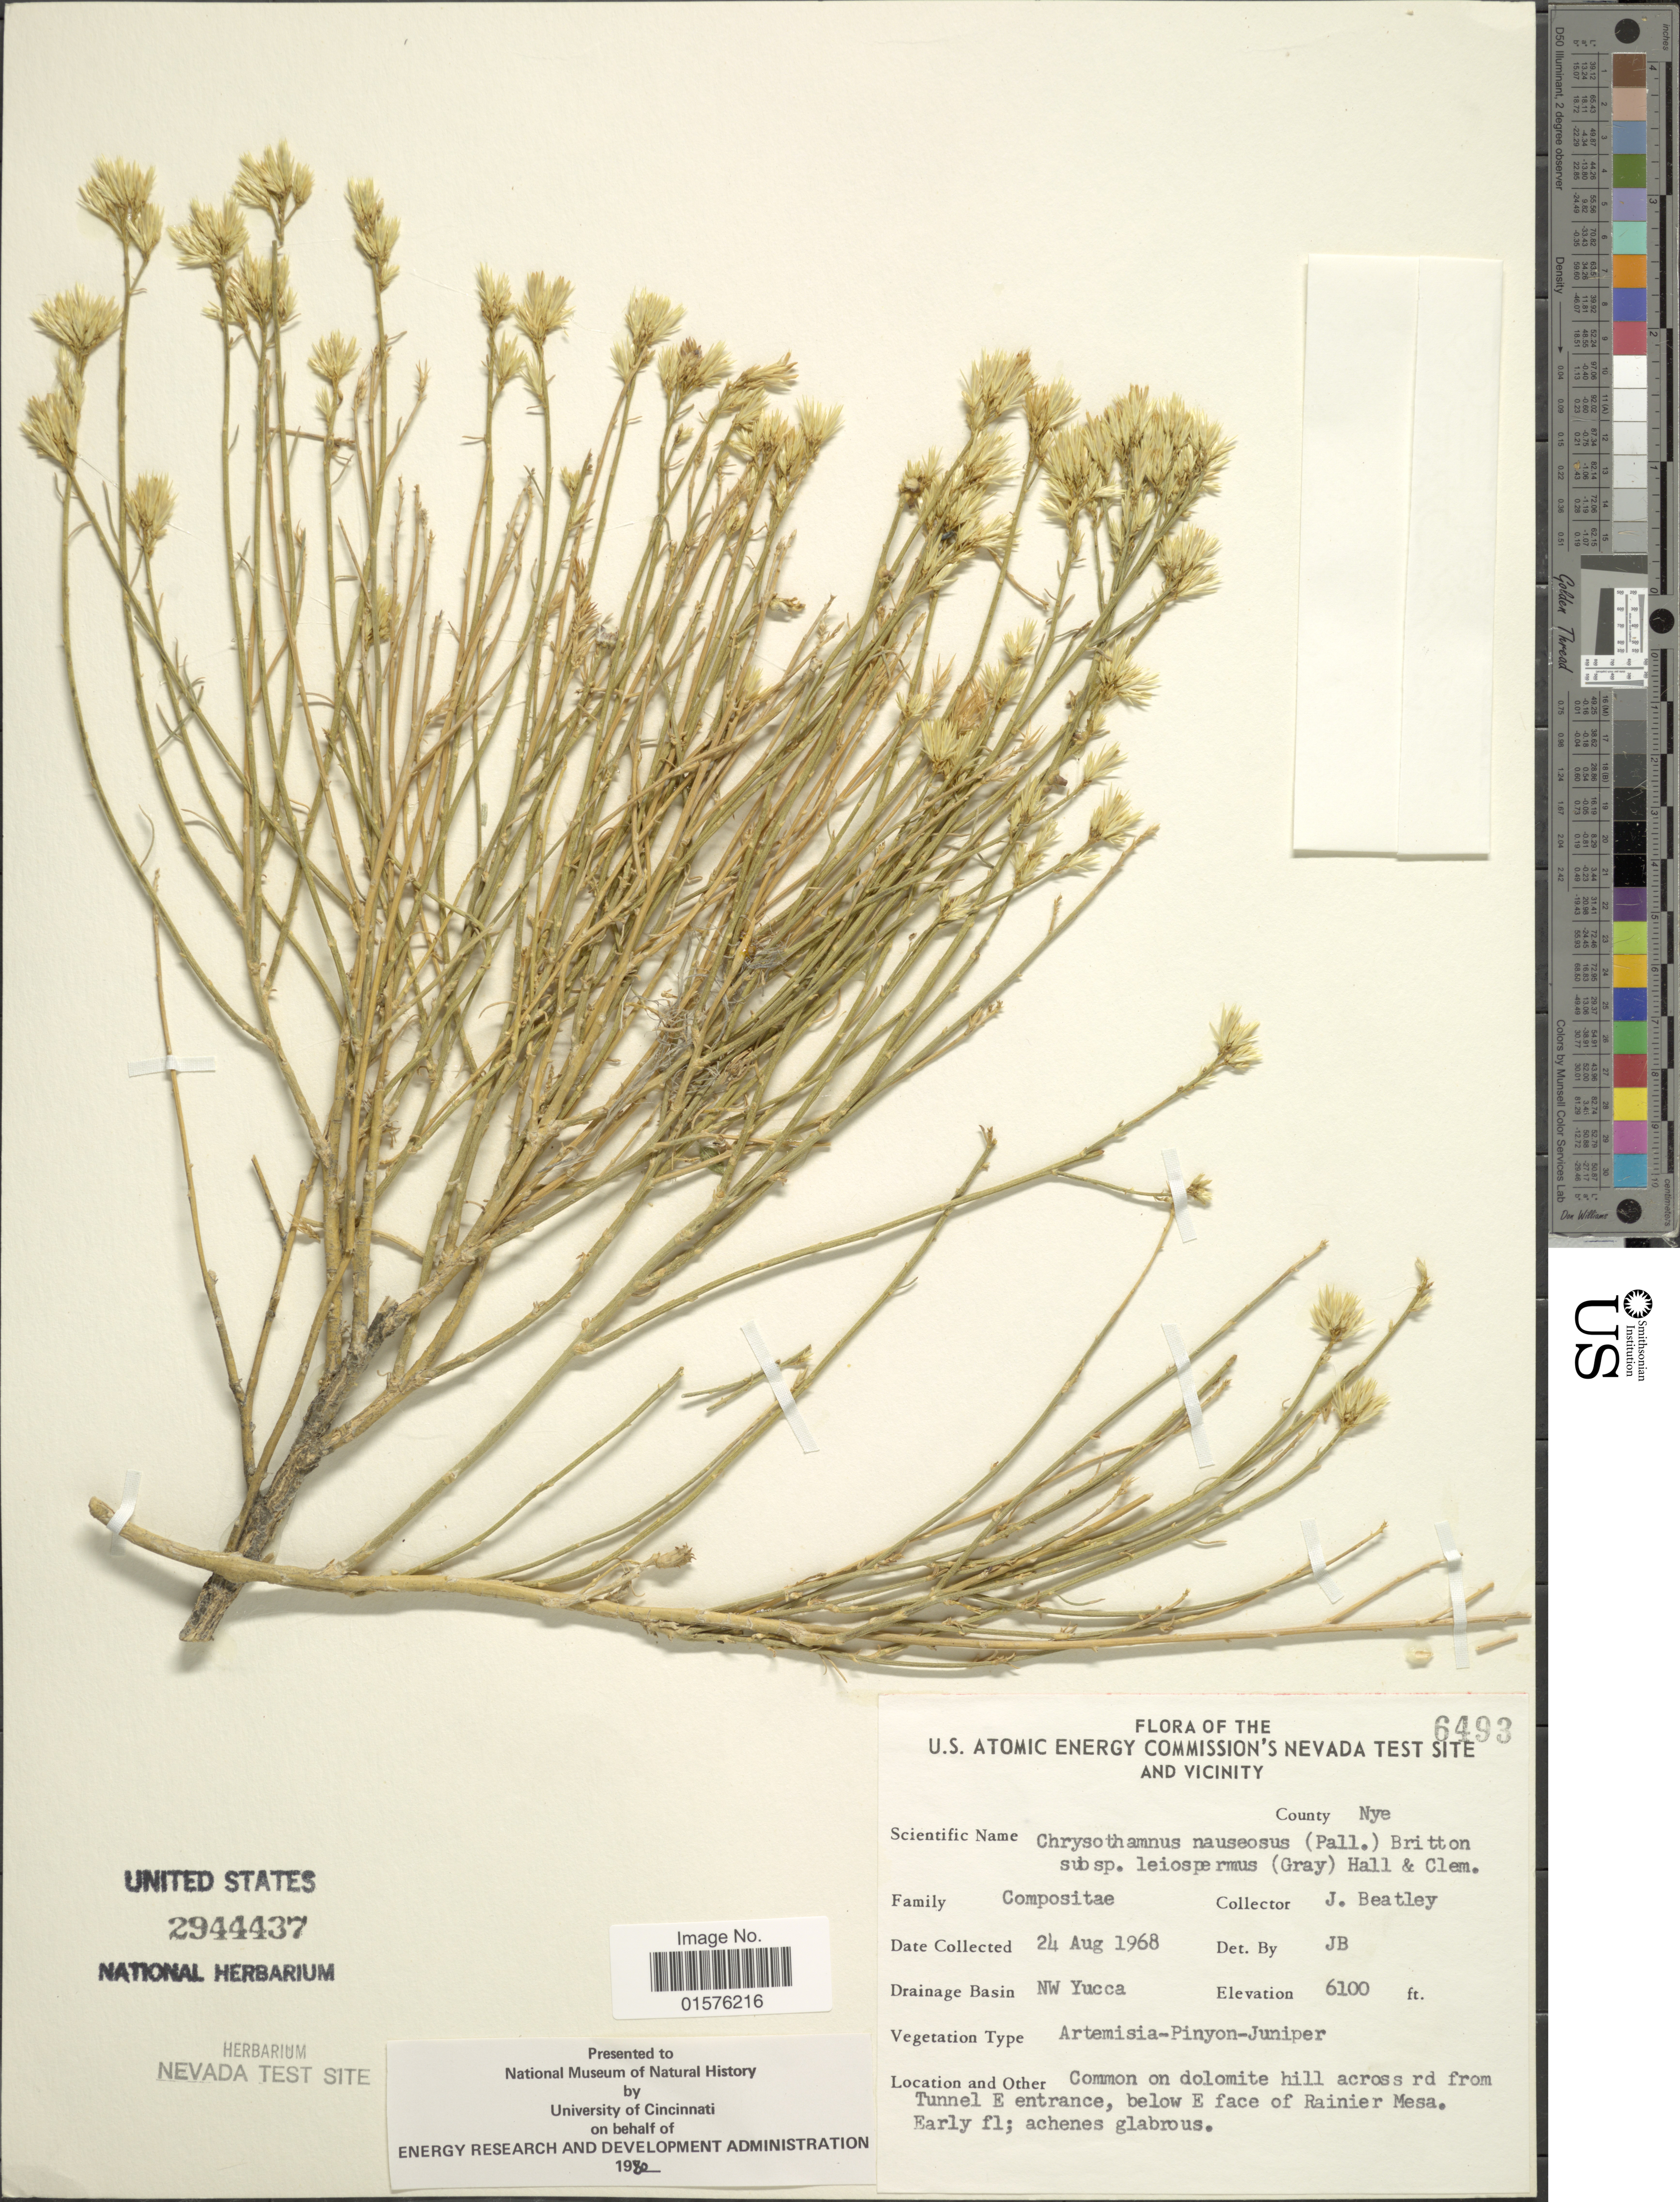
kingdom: Plantae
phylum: Tracheophyta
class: Magnoliopsida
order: Asterales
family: Asteraceae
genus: Ericameria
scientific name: Ericameria nauseosa var. leiosperma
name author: (A. Gray) G.L. Nesom & G.I. Baird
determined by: Urbatsch, Lowell E., Curator (LSU), Louisiana State University (UNITED STATES)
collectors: J. C. Beatley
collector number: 6493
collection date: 1968-08-24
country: United States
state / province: Nevada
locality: The U.S. Atomic Energy Commision's Nevada test site and vicinity, County: Nye, Drainage basin: NW Yucca, across rd from Tunnel E entramce, below E face of Rainier Mesa.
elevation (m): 1859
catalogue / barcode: US 2944437